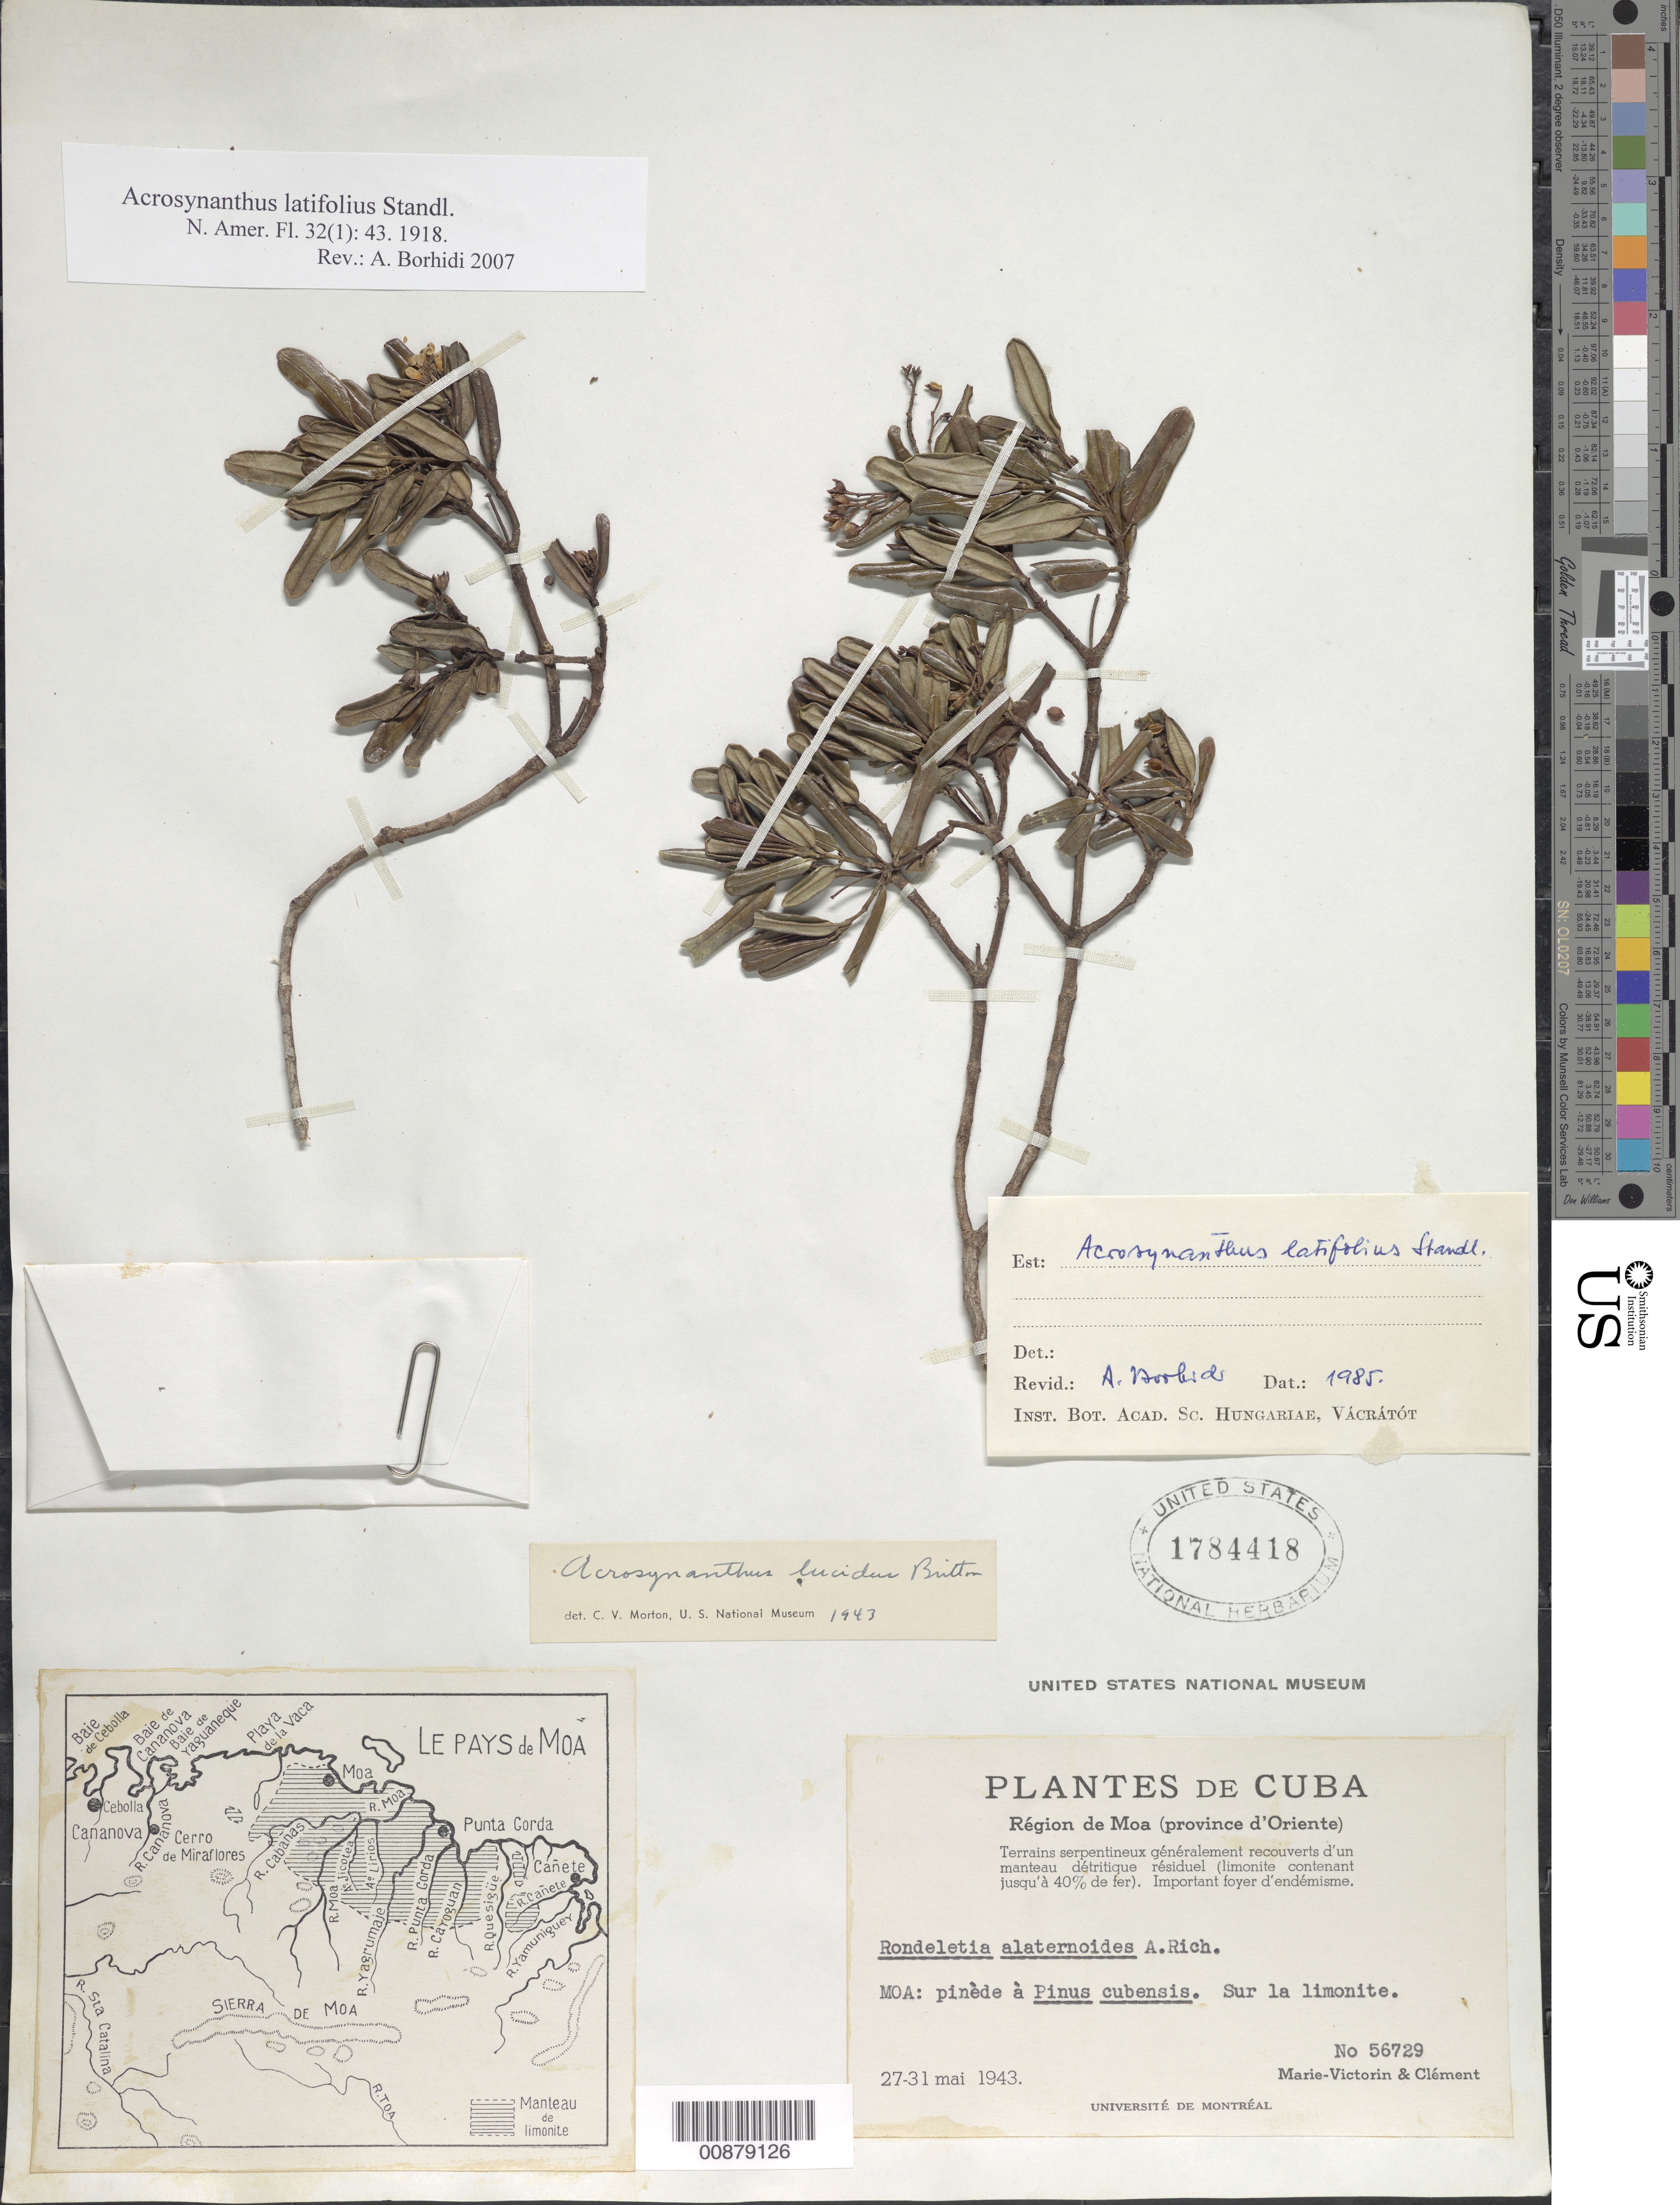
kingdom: Plantae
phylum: Tracheophyta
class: Magnoliopsida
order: Gentianales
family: Rubiaceae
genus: Acrosynanthus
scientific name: Acrosynanthus latifolius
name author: Standl.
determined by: Borhidi, Attila L.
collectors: Fr. Marie-Victorin, Bro. Clemente & A. H. Liogier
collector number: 56729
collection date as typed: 27 May 1943 to 31 May 1943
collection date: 1943-05-27/1943-05-31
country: Cuba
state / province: Holguín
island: Cuba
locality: Region de Moa: Moa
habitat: Pinède à Pinus cubensis. Sur la limonite.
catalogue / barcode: US 1784418